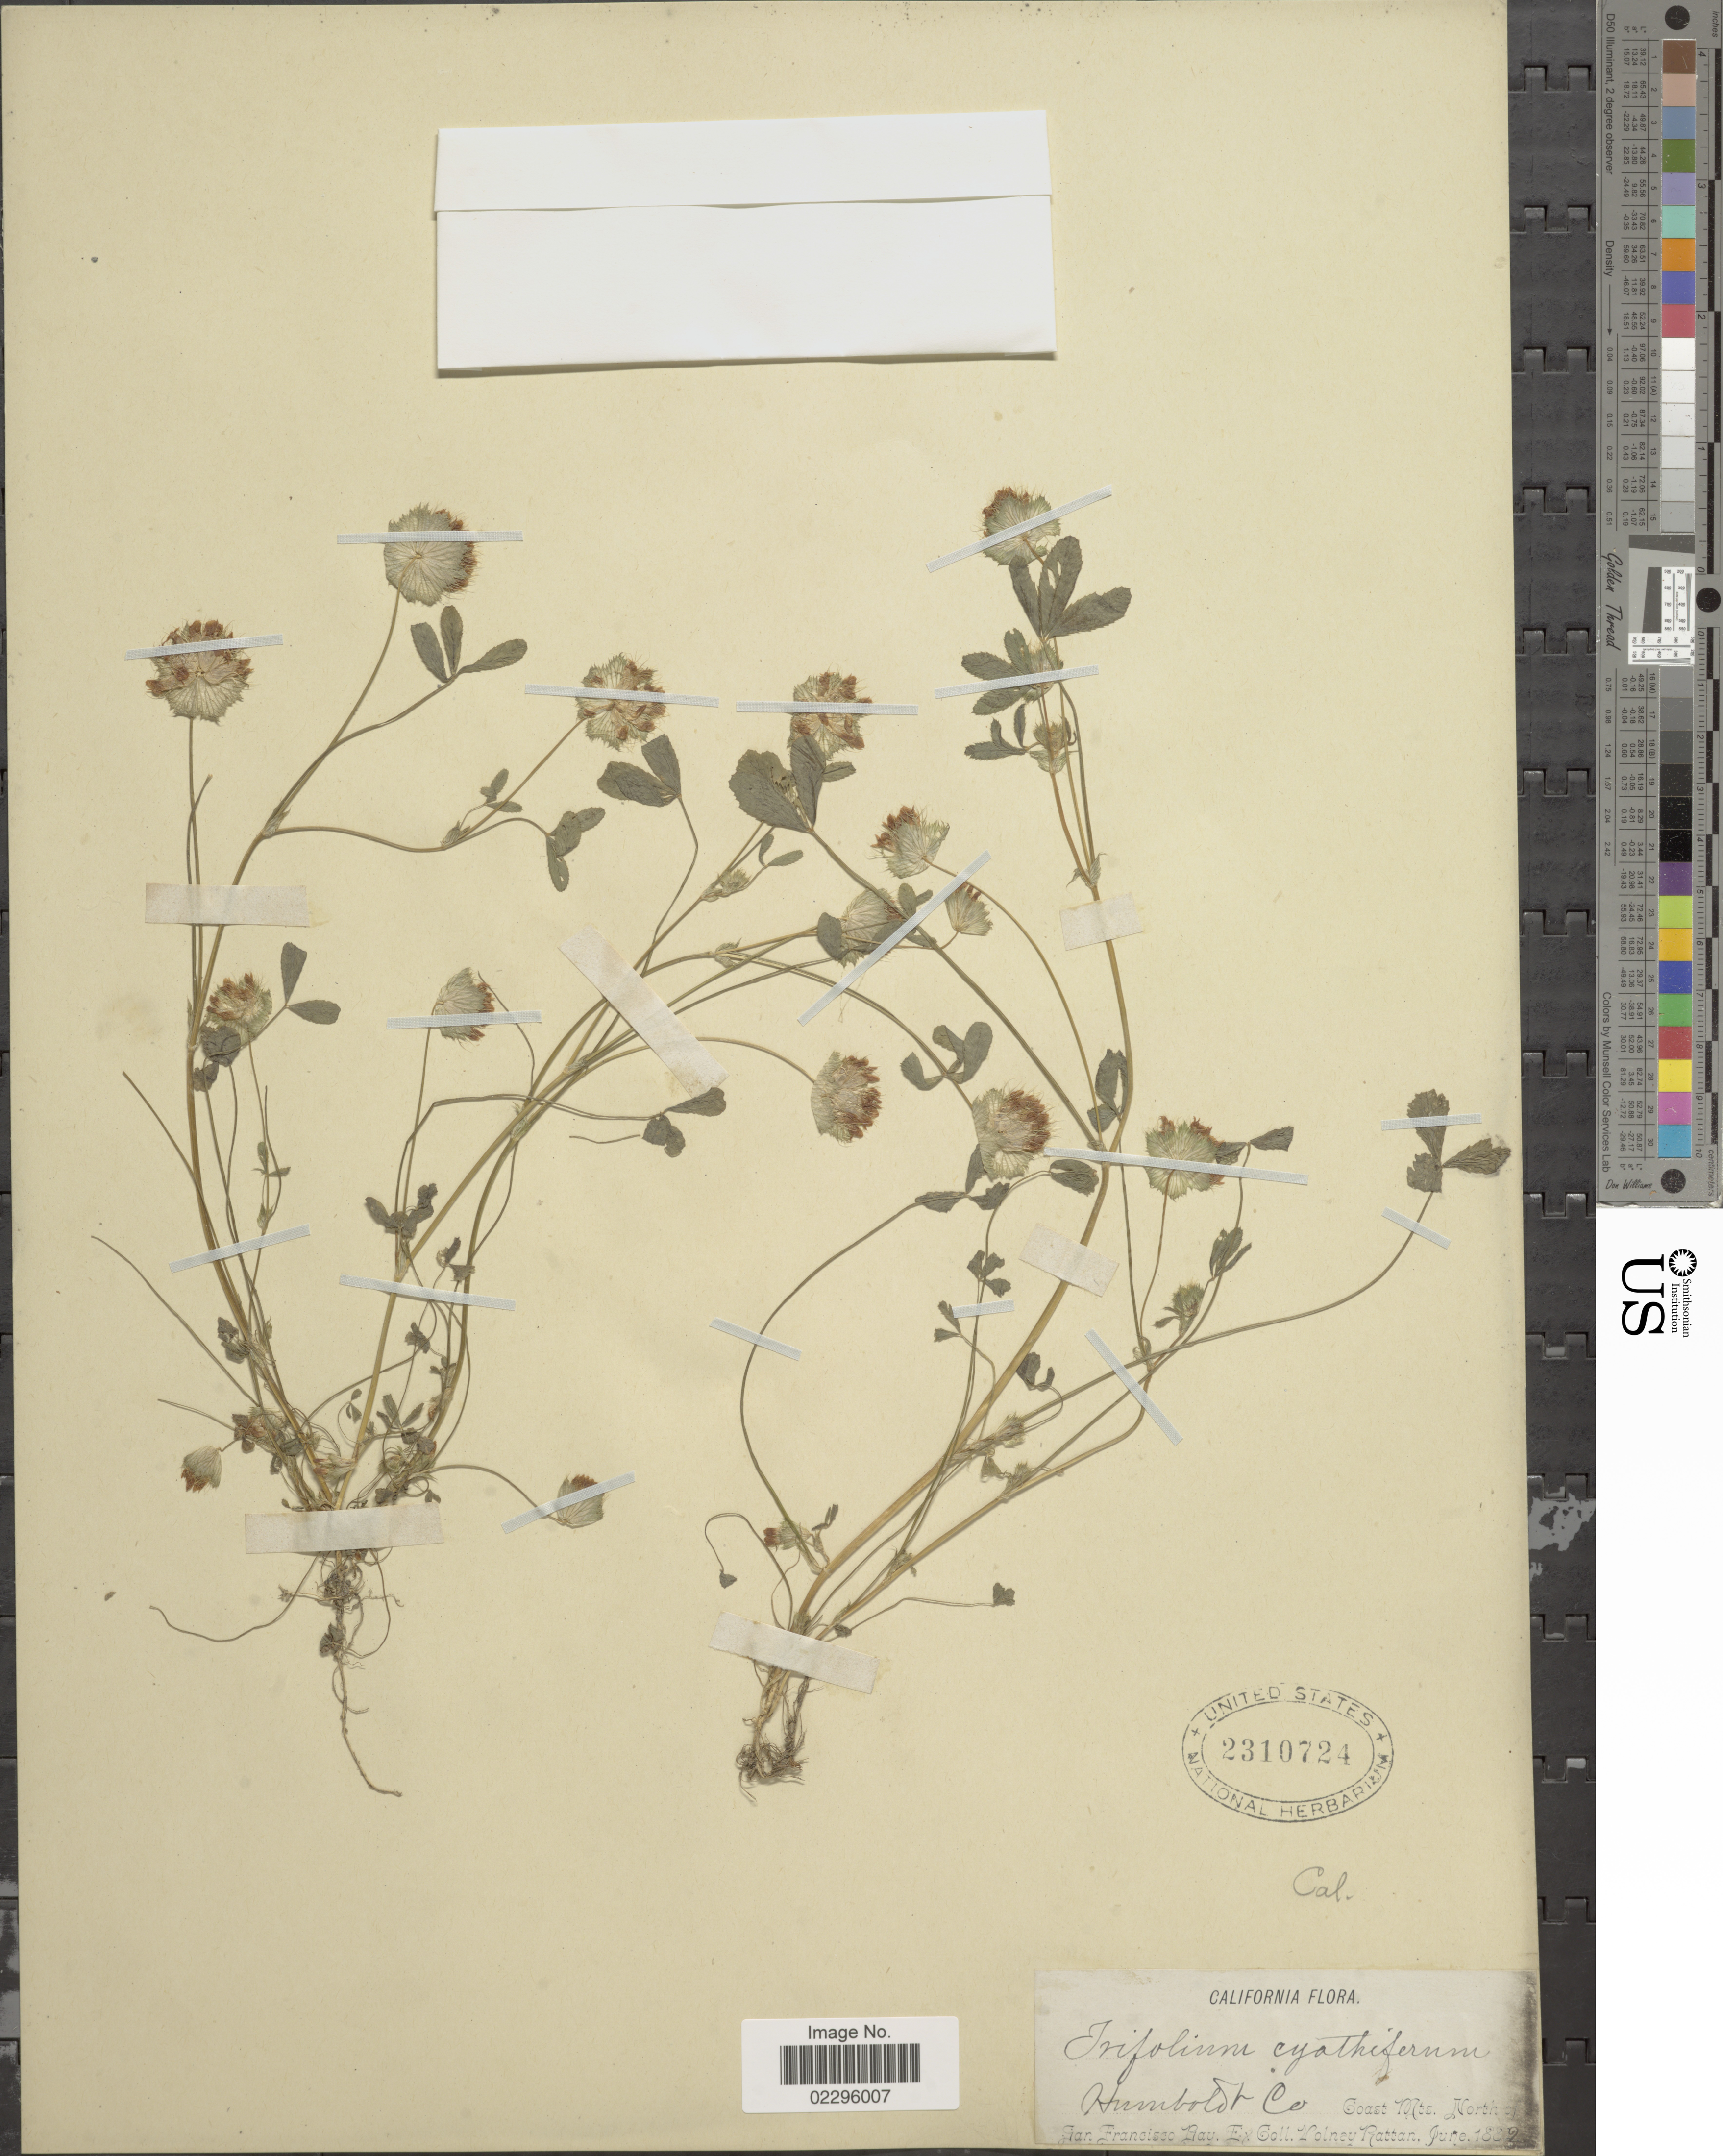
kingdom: Plantae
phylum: Tracheophyta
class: Magnoliopsida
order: Fabales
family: Fabaceae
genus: Trifolium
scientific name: Trifolium cyathiferum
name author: Lindl.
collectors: V. Rattan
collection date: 1882-06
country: United States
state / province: California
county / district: San Francisco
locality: Humboldt Co., Coast Mts. North of San Francisco Bay.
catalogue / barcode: US 2310724